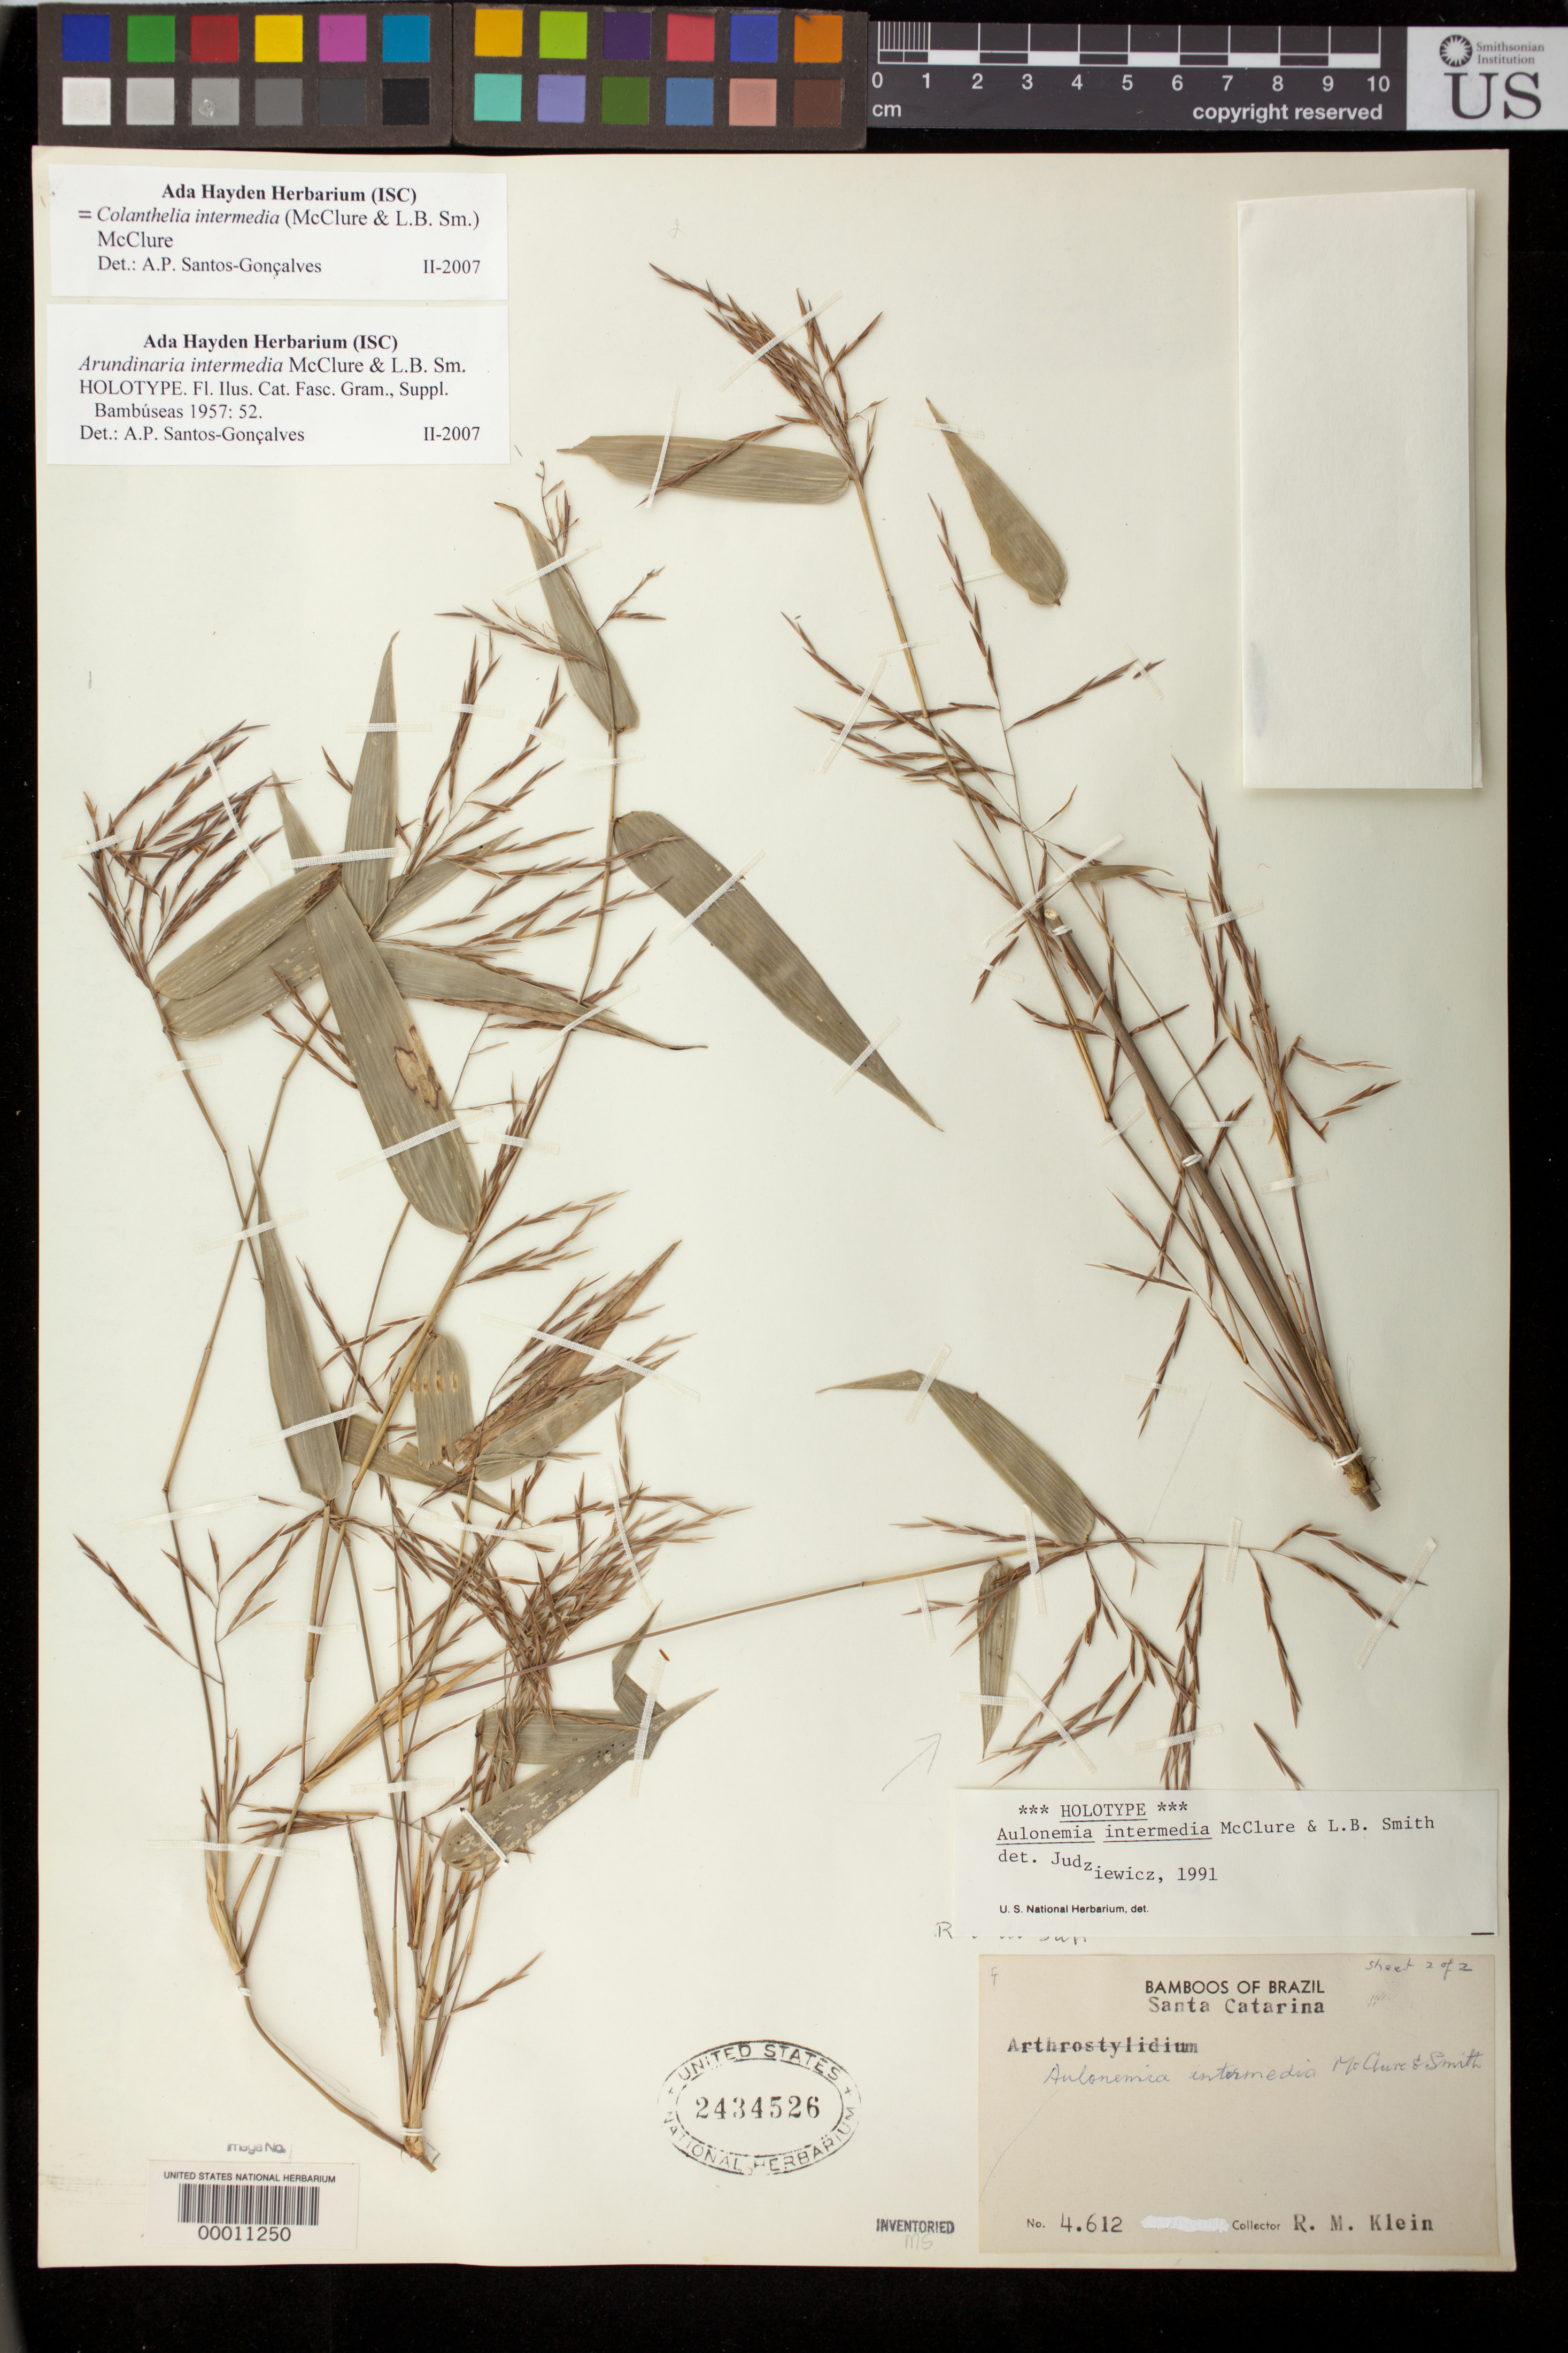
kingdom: Plantae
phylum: Tracheophyta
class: Liliopsida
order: Poales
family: Poaceae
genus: Aulonemia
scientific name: Aulonemia intermedia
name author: McClure & L.B. Sm.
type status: Holotype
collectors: R. M. Klein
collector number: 4612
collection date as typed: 25 Feb 1964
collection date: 1964-02-25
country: Brazil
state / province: Santa Catarina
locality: Serra do Matador, Rio do Sul.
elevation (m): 550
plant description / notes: Protologue explicitly cites (only) USNH 2434526 as holotype. US has two sheets of the type collection, USNH 2434525 & 2434526, annotated as "sheet 1 of 2" and "sheet 2 of 2", respectively (and sheet 2 bears minimal label data). Neither sheet was annotated by McClure or Smith as type but both sheets apparently comprise the holotype.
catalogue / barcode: US 2434526